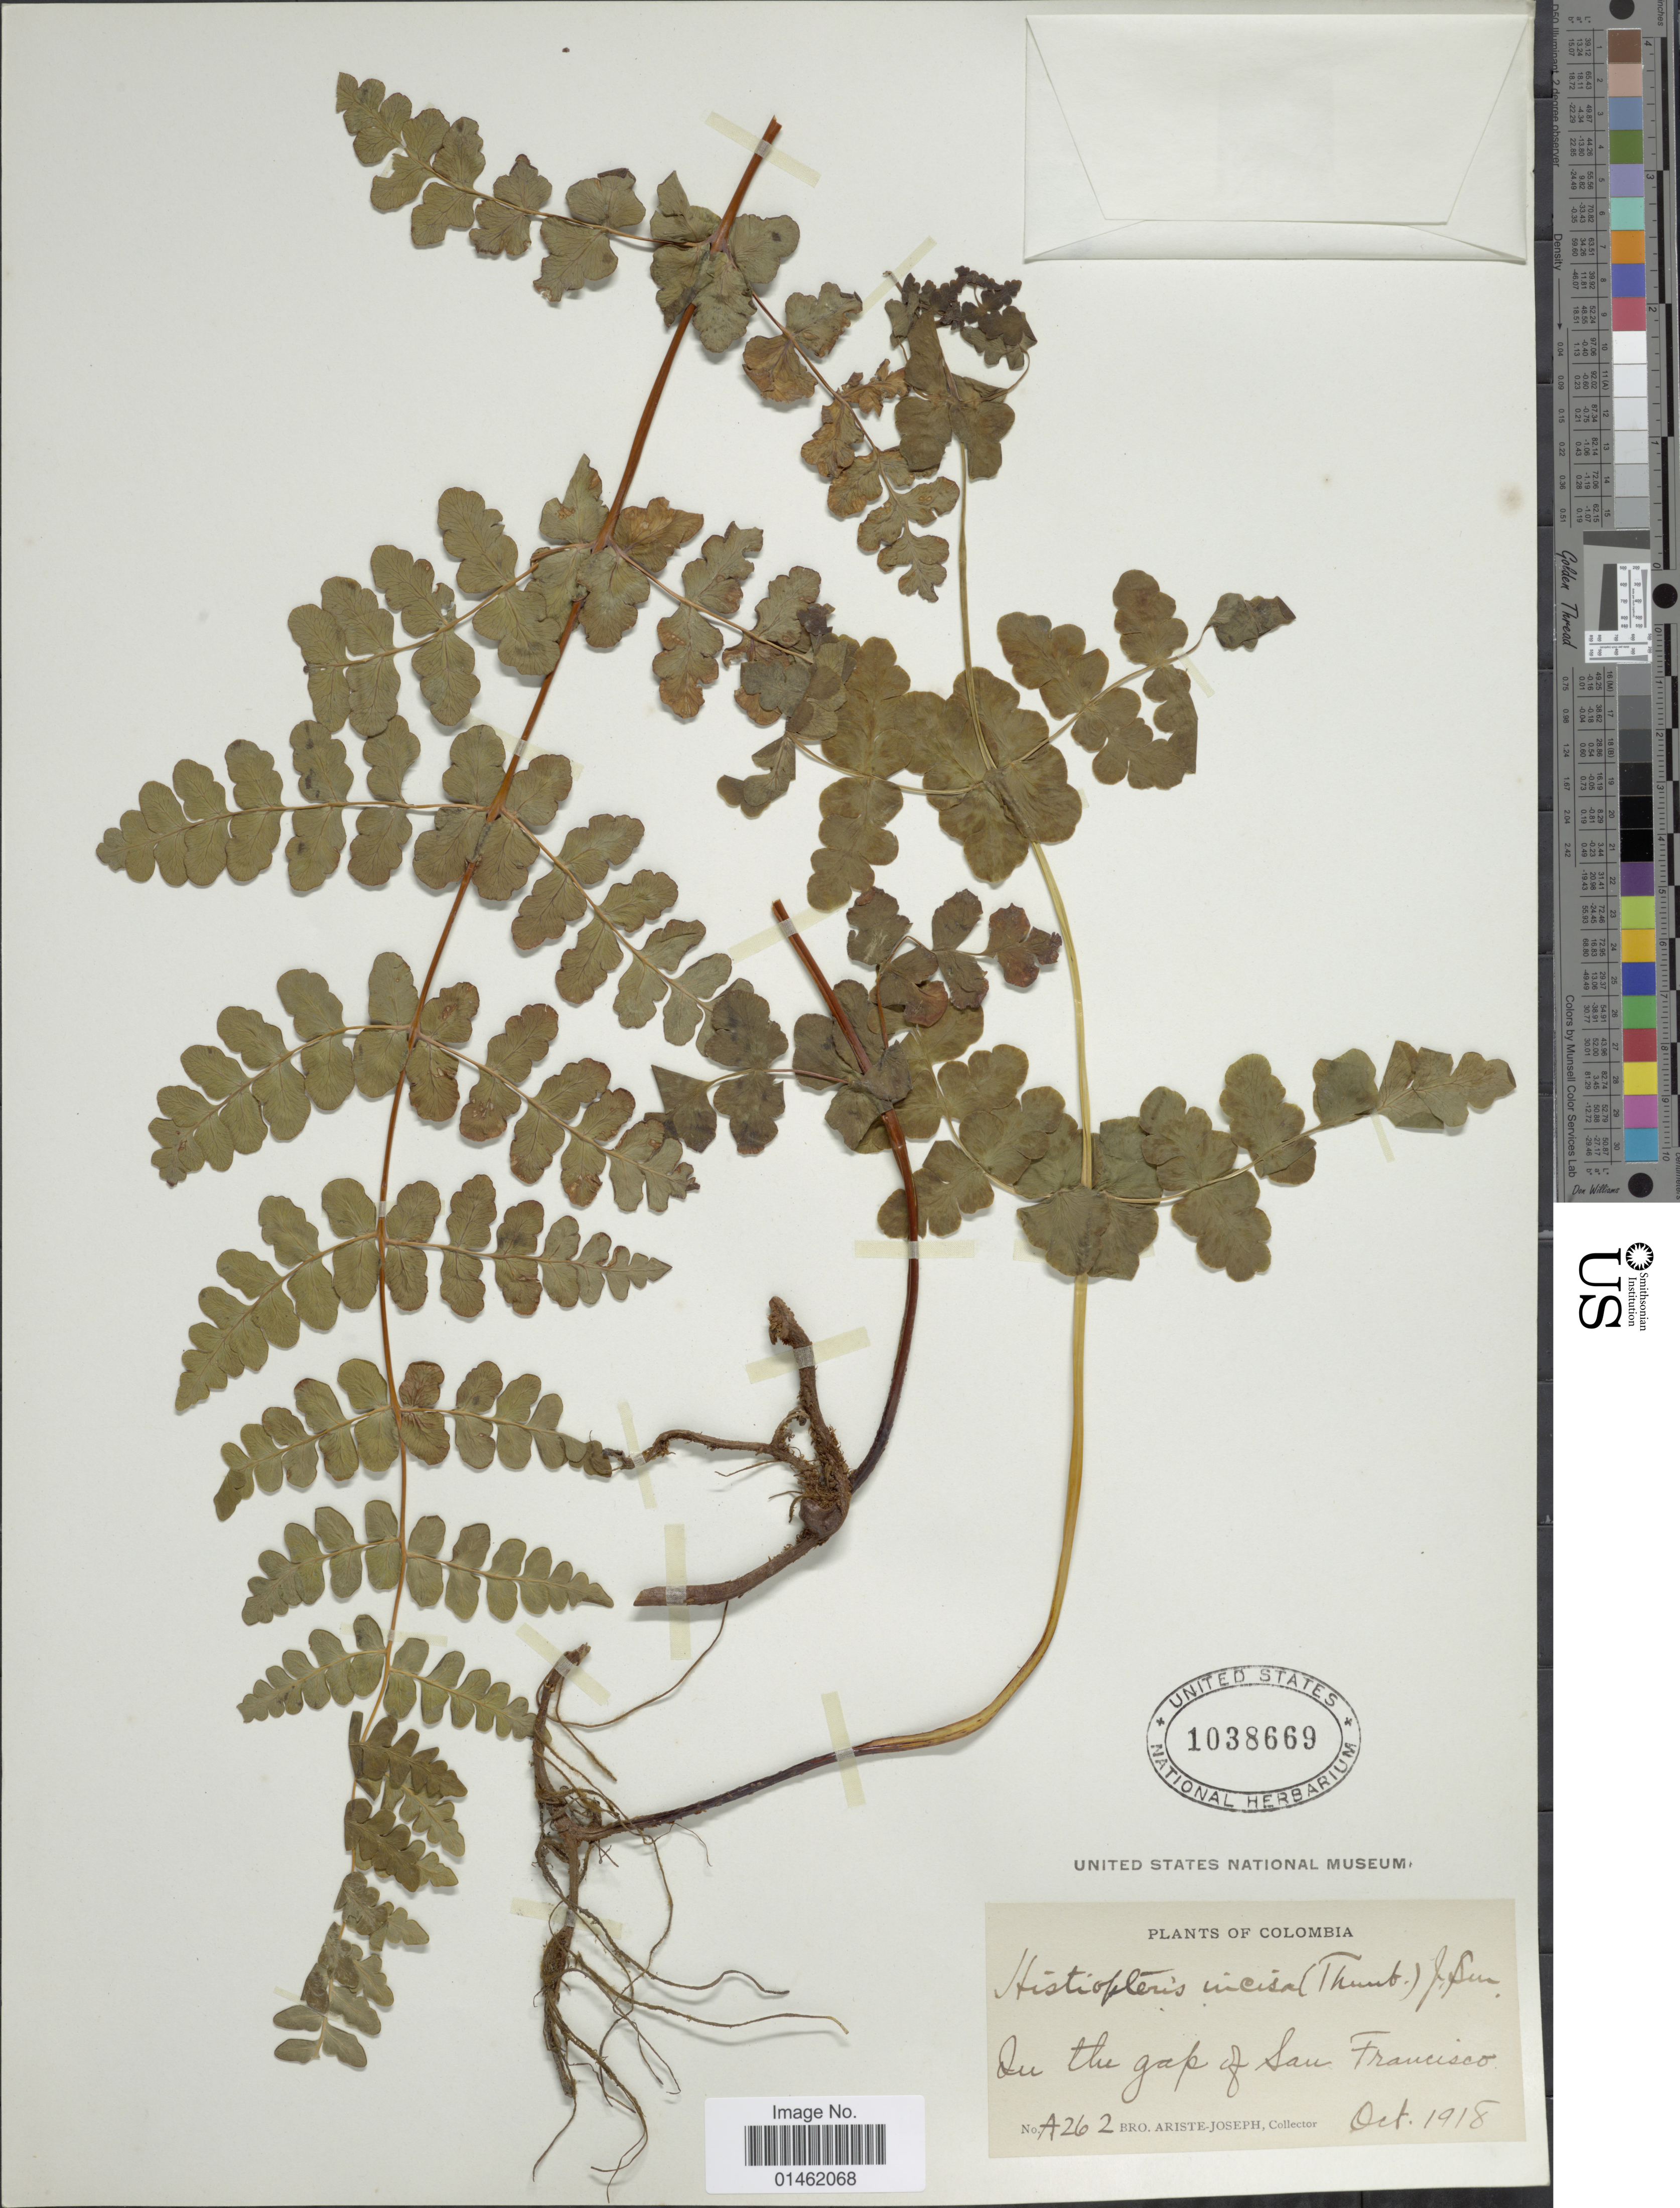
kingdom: Plantae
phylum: Tracheophyta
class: Polypodiopsida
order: Polypodiales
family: Dennstaedtiaceae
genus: Histiopteris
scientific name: Histiopteris incisa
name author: (Thunb.) J. Sm.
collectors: Bro. Ariste-Joseph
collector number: A262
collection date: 1918-10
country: Colombia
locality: Colombia, On the Gap of San Francisco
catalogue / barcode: US 1038669